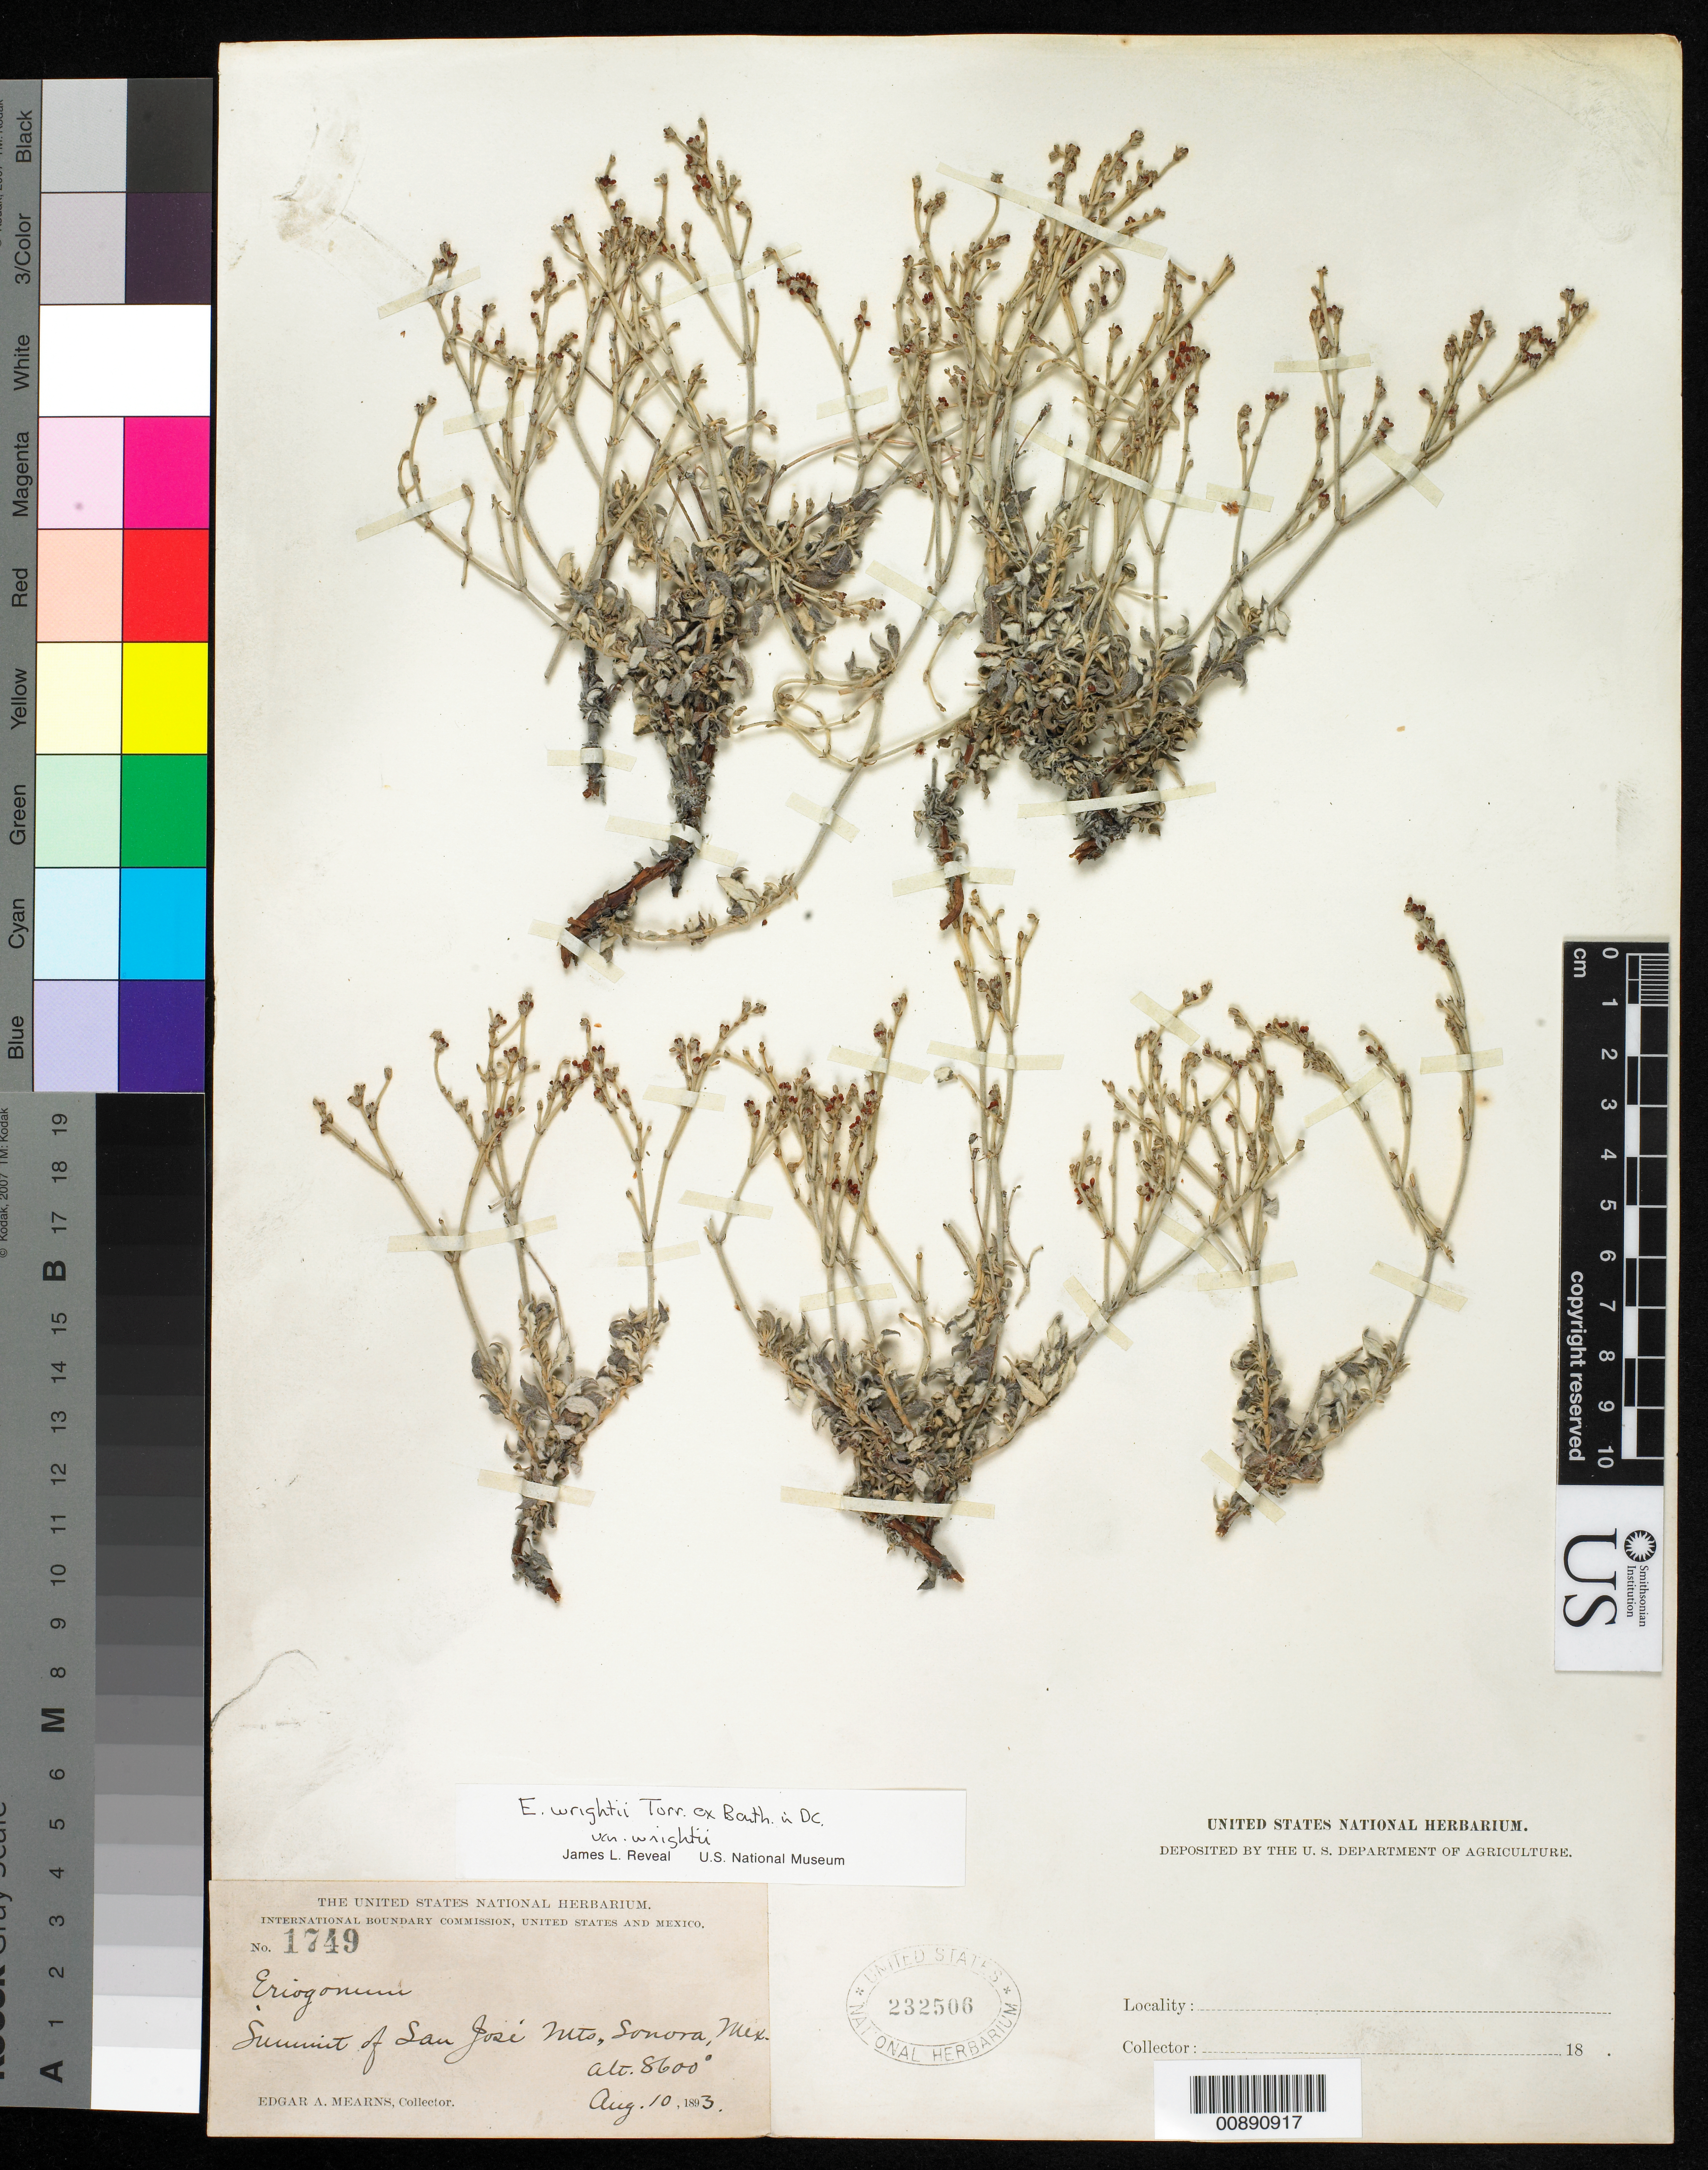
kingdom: Plantae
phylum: Tracheophyta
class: Magnoliopsida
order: Caryophyllales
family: Polygonaceae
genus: Eriogonum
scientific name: Eriogonum wrightii var. wrightii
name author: Torr. ex Benth.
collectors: E. A. Mearns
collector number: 1749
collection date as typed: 10 Aug 1893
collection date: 1893-08-10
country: Mexico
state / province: Sonora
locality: Summit of San José Mts., Sonora.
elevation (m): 2621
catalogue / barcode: US 232506